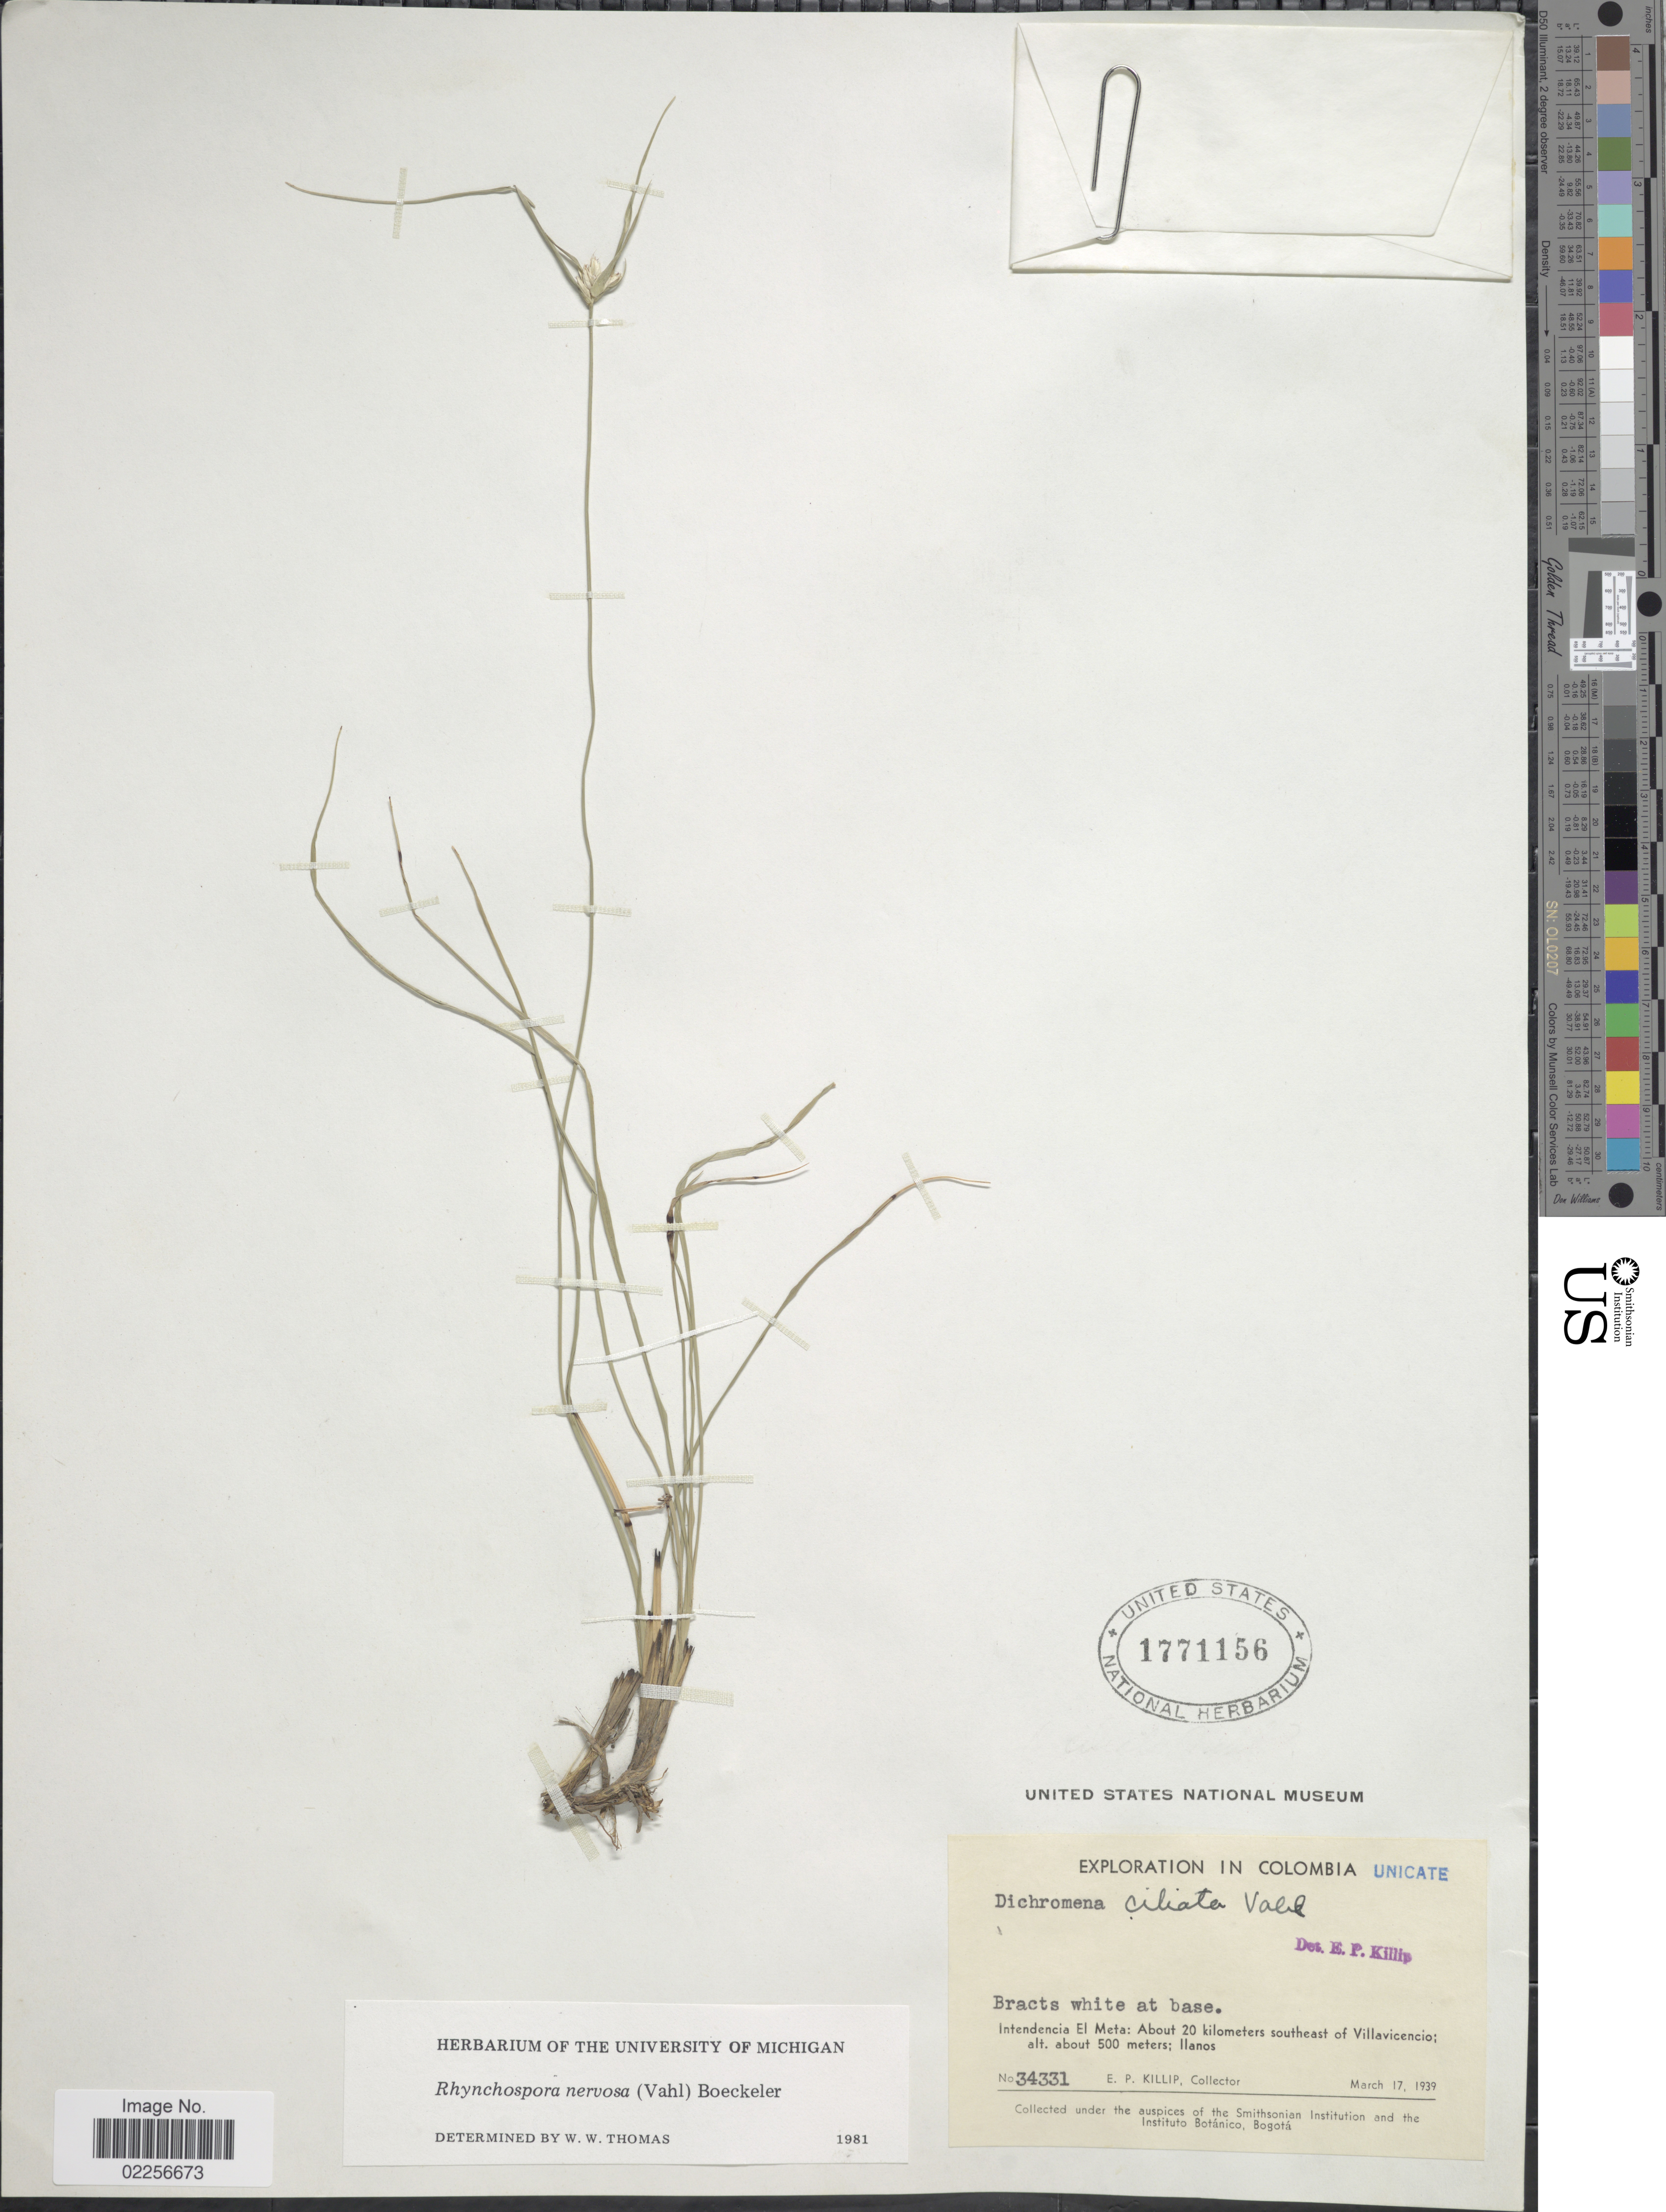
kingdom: Plantae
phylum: Tracheophyta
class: Liliopsida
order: Poales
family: Cyperaceae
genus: Rhynchospora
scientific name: Rhynchospora nervosa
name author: (Vahl) Boeckeler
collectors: E. P. Killip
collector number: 34331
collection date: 1939-03-17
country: Colombia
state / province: Meta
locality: About 20 kilometers southeast of Villavicencio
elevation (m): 500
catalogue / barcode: US 1771156